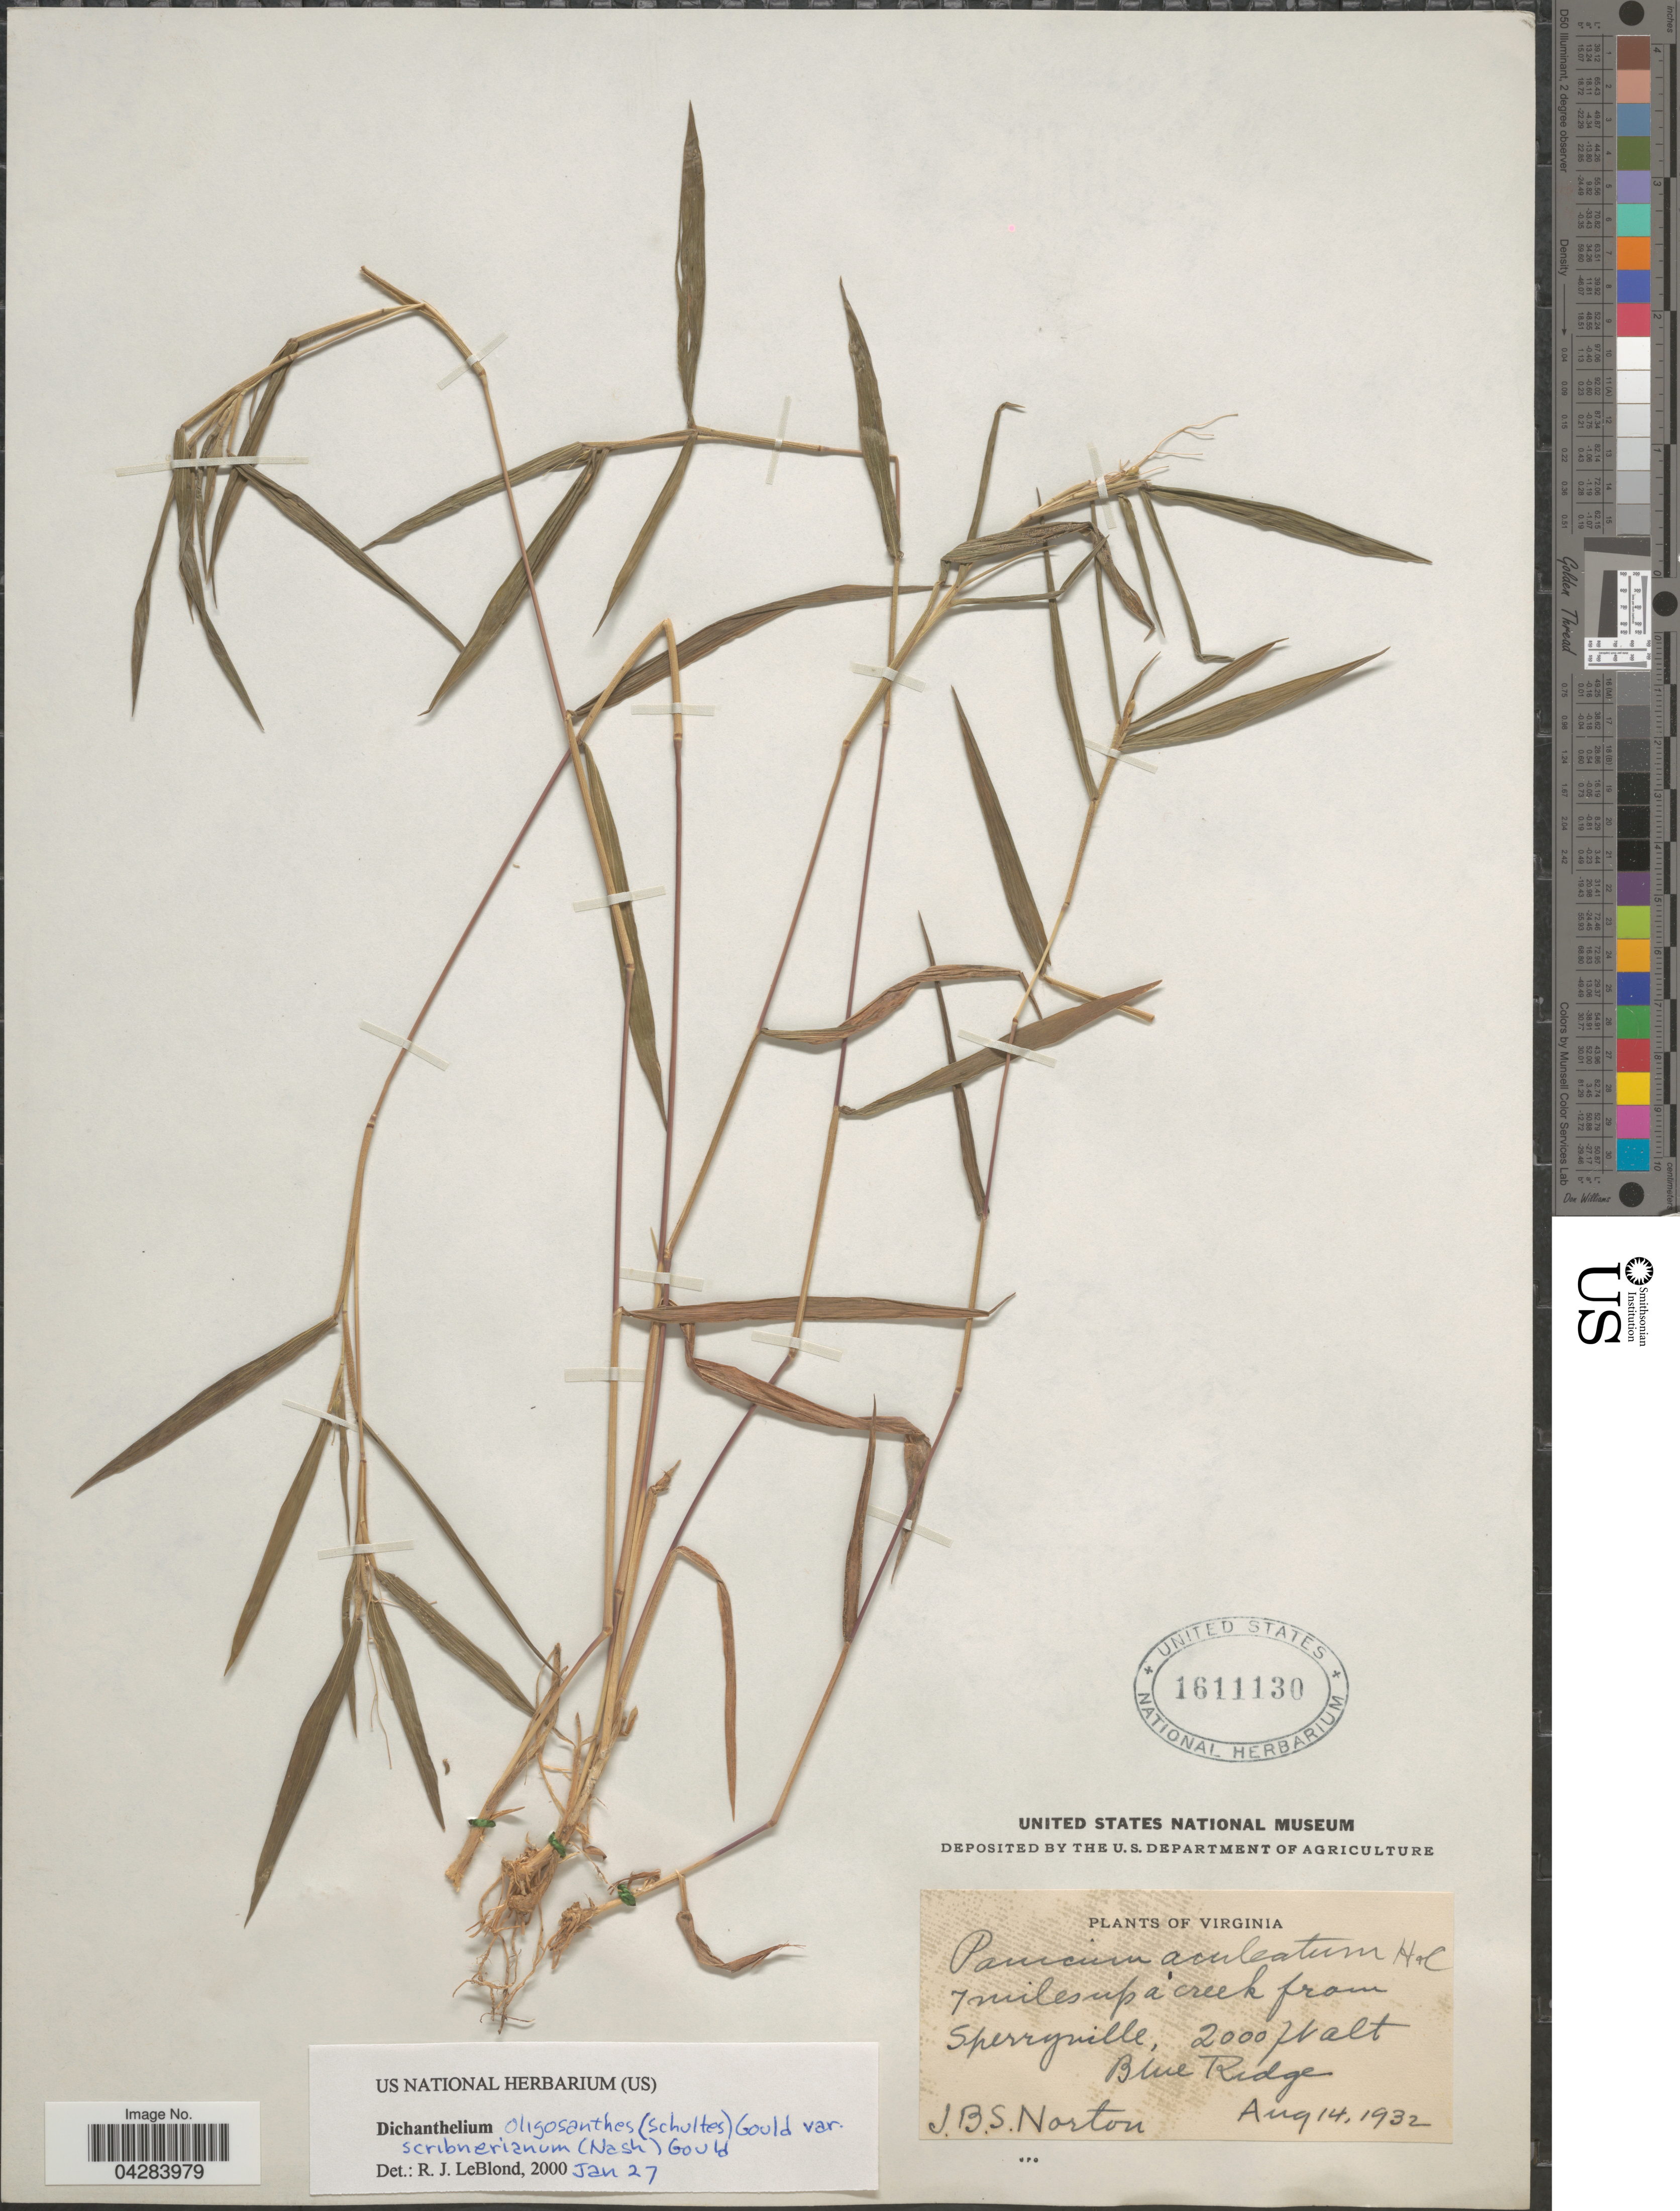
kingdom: Plantae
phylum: Tracheophyta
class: Liliopsida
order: Poales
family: Poaceae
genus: Dichanthelium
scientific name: Dichanthelium oligosanthes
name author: (Schult.) Gould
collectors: J. B. S. Norton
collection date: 1932-08-14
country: United States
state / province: Virginia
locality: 7 miles up a creek from Sperryville, Blue Ridge.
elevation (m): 610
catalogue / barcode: US 1611130